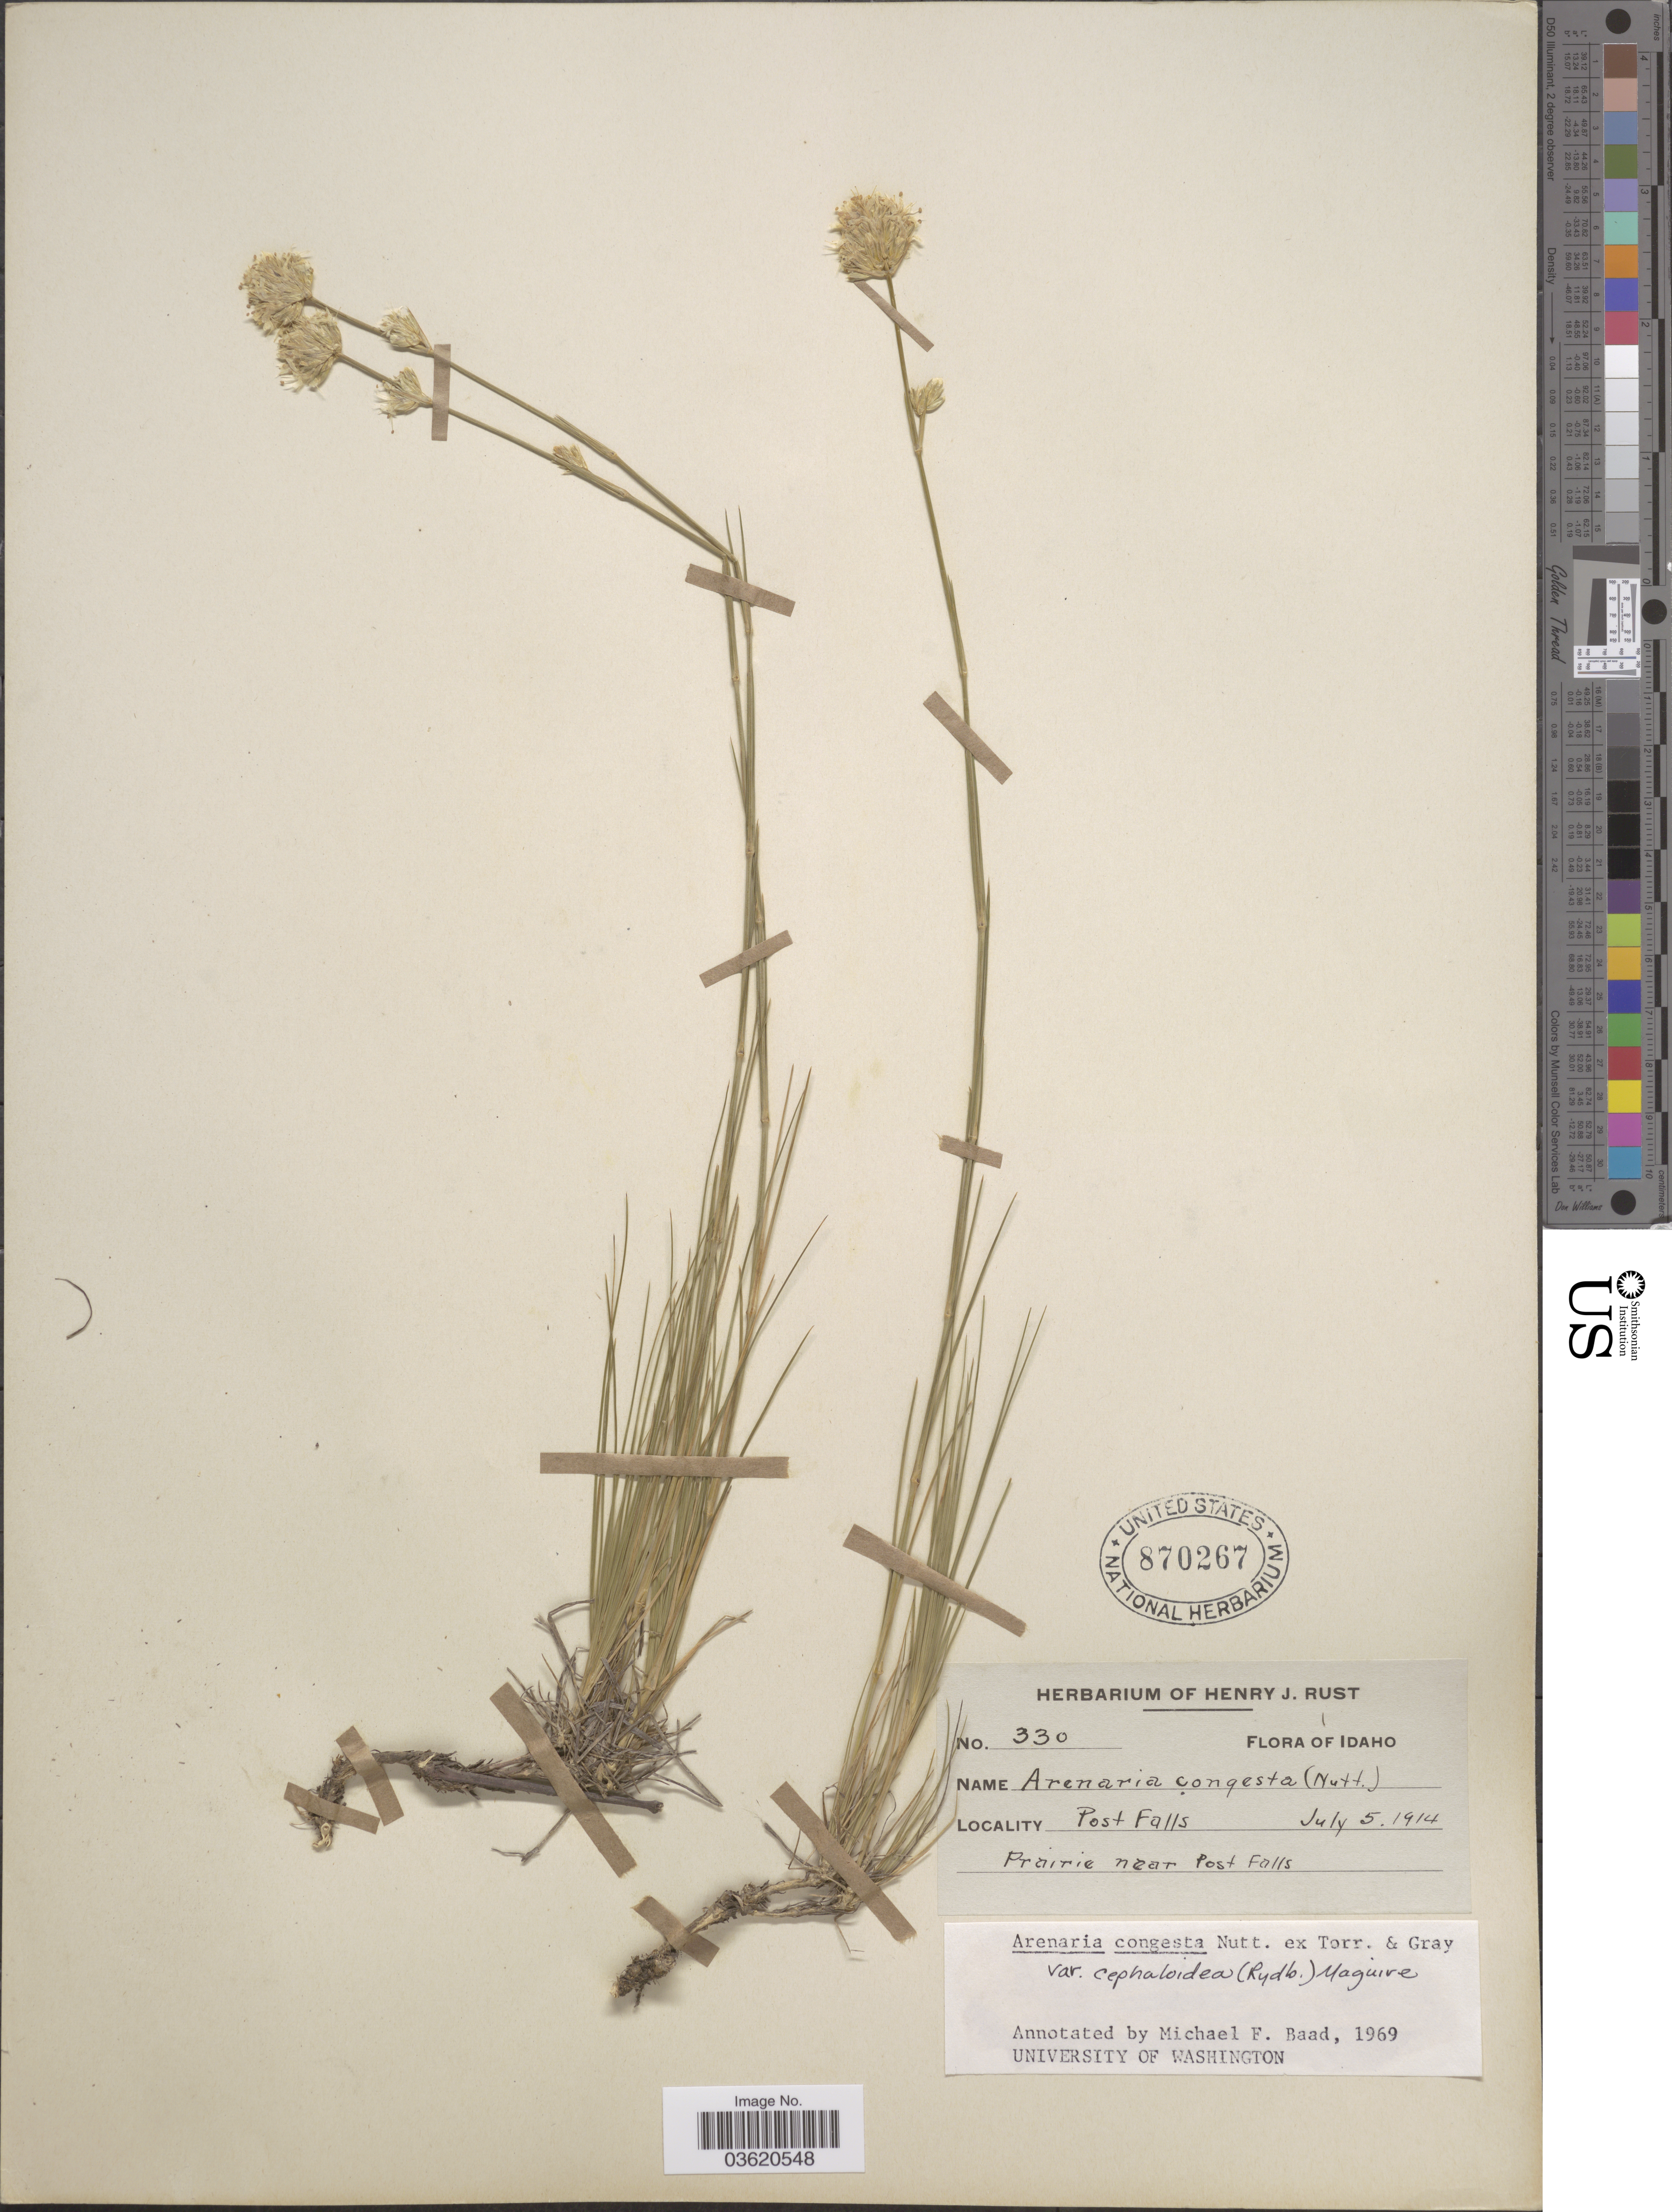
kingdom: Plantae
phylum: Tracheophyta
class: Magnoliopsida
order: Caryophyllales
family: Caryophyllaceae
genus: Eremogone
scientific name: Eremogone congesta var. cephaloidea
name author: (Rydb.) R.L. Hartm. & Rabeler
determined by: Strong, Mark T., (BOT), Smithsonian Institution - National Museum of Natural History (UNITED STATES)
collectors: ex herb. Henry J. Rust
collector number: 330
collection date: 1914-07-05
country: United States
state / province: Idaho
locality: Post Falls. Prairie near Post Falls.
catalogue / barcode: US 870267